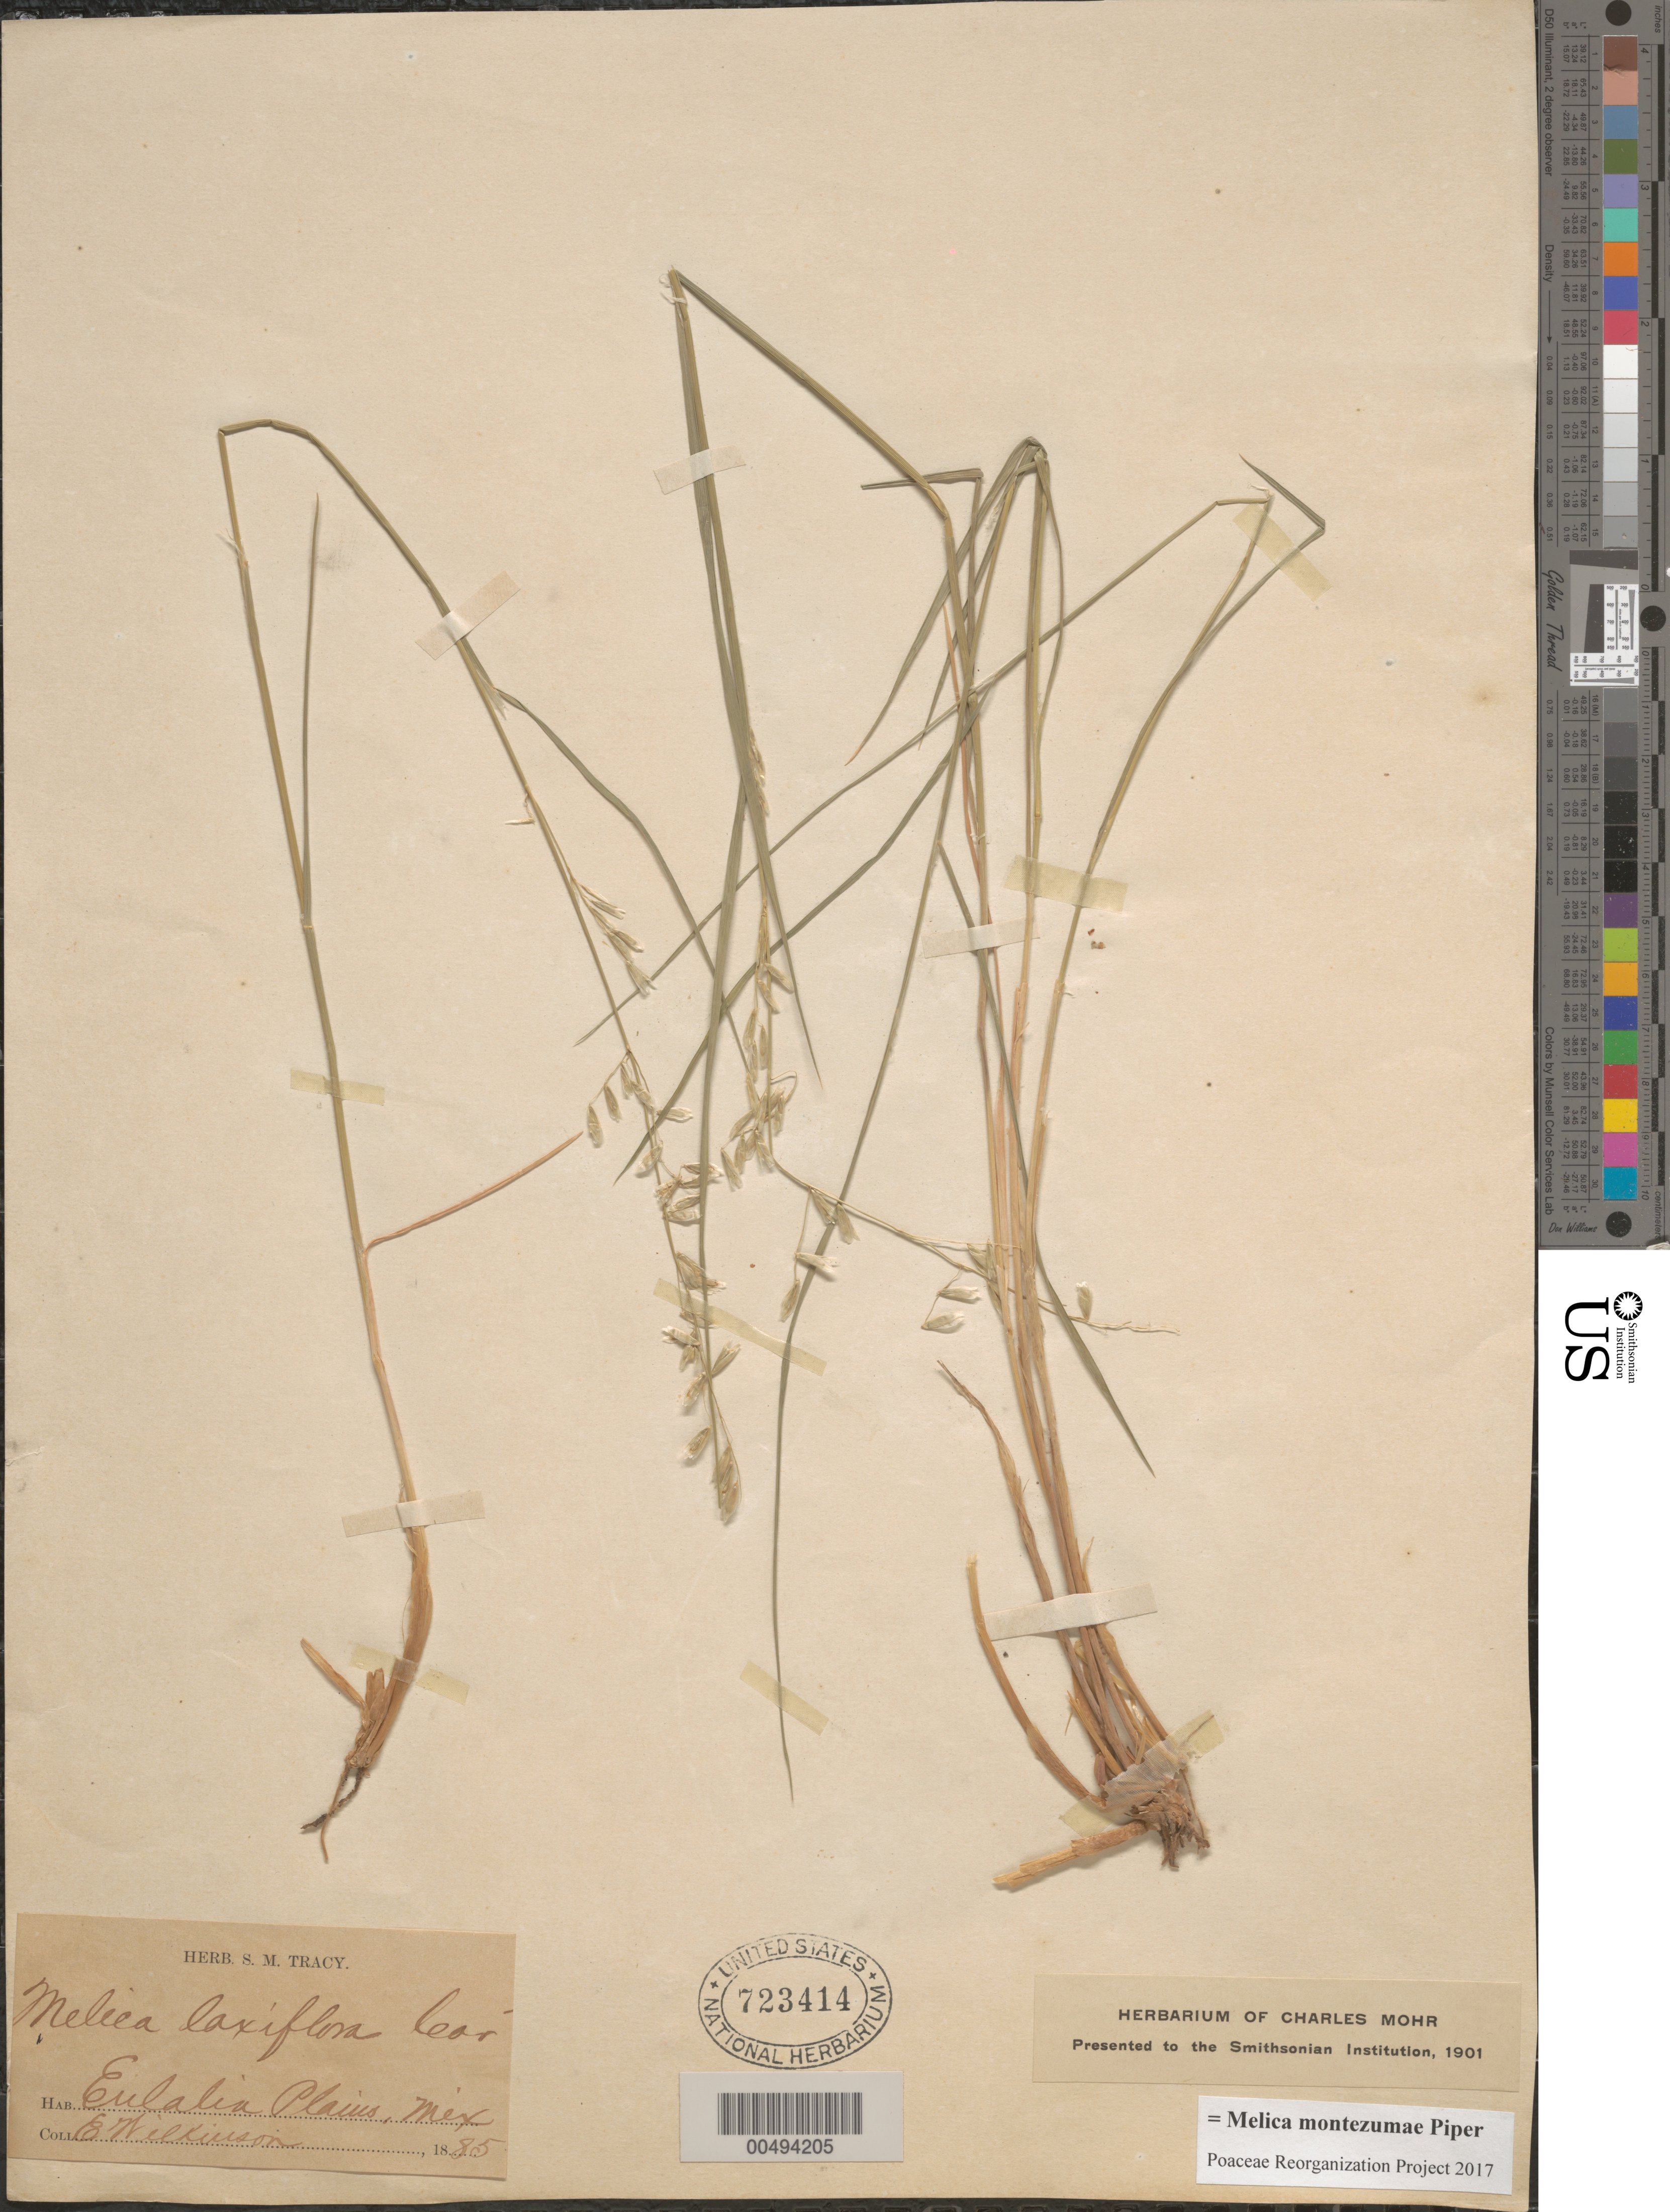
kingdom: Plantae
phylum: Tracheophyta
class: Liliopsida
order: Poales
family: Poaceae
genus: Melica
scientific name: Melica montezumae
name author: Piper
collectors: E. Wilkinson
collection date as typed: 1885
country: Mexico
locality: Eulalia Plains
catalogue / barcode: US 723414